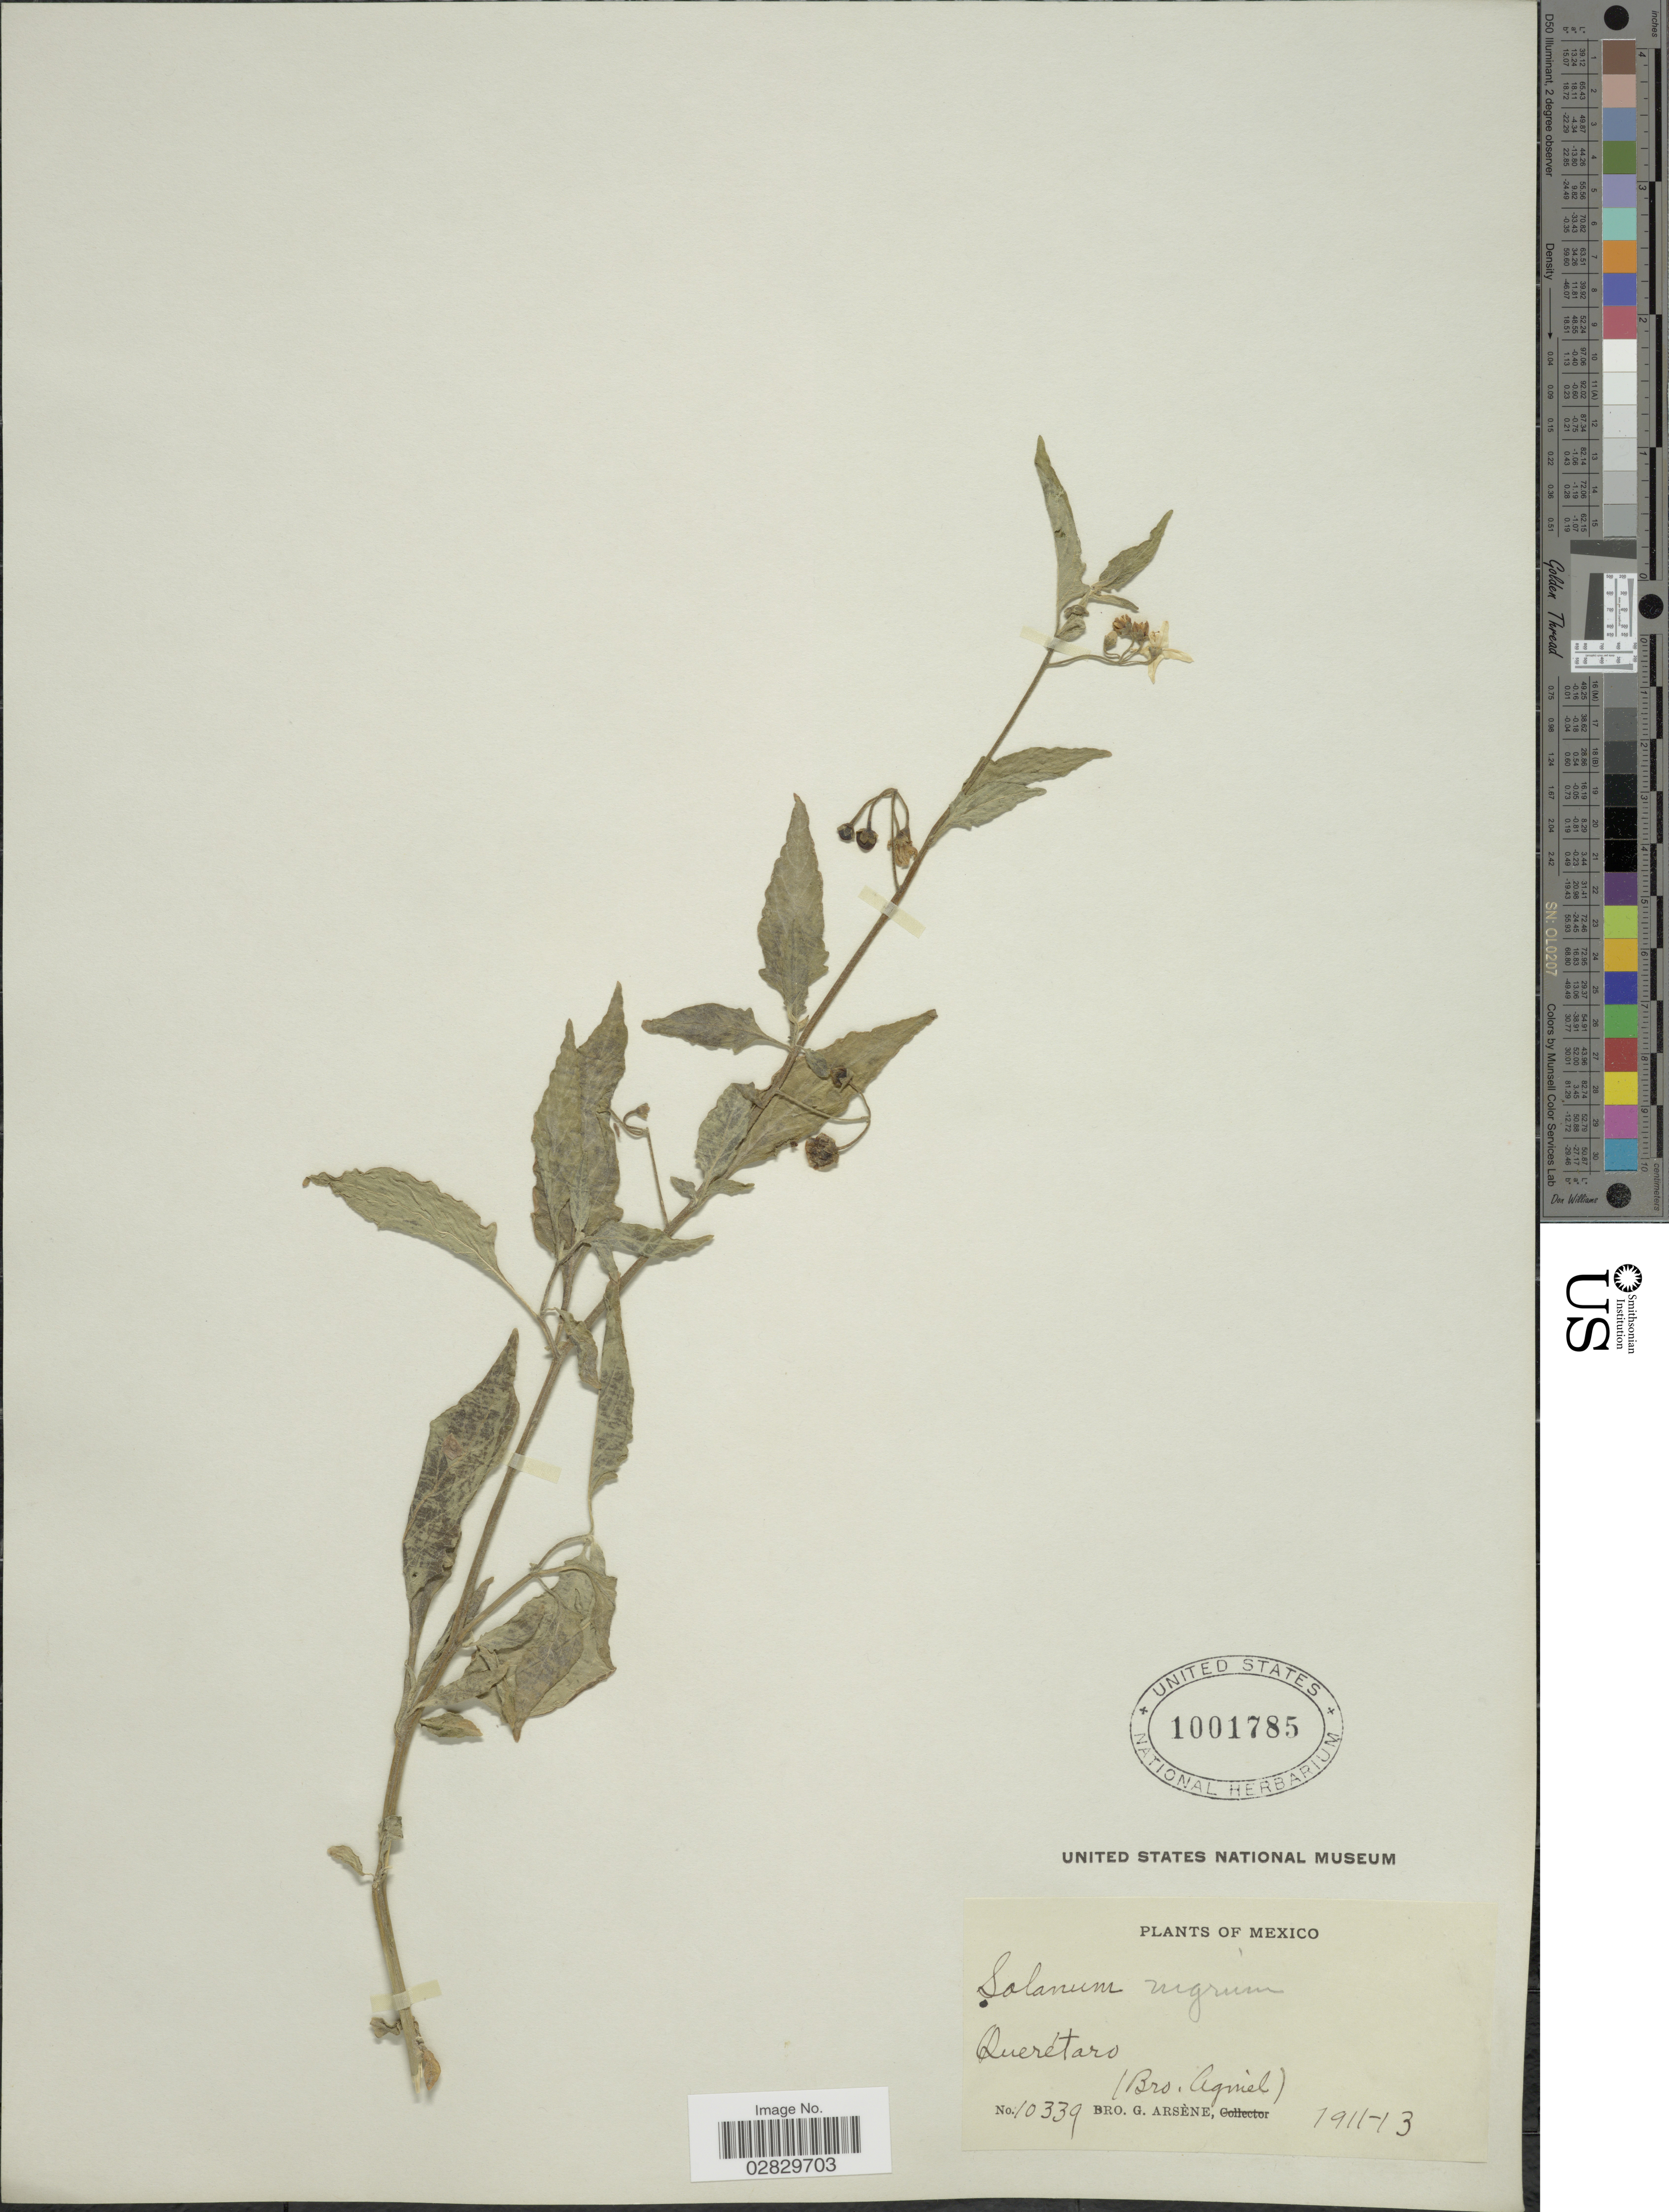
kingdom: Plantae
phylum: Tracheophyta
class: Magnoliopsida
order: Solanales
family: Solanaceae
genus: Solanum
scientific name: Solanum nigrescens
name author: M. Martens & Galeotti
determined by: Knapp, S. D.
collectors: Bro. Agniel & Bro. G. Arsène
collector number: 10339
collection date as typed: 1911 to -- --- 1913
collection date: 1911/1913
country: Mexico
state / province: Querétaro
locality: Querétaro.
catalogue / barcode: US 1001785